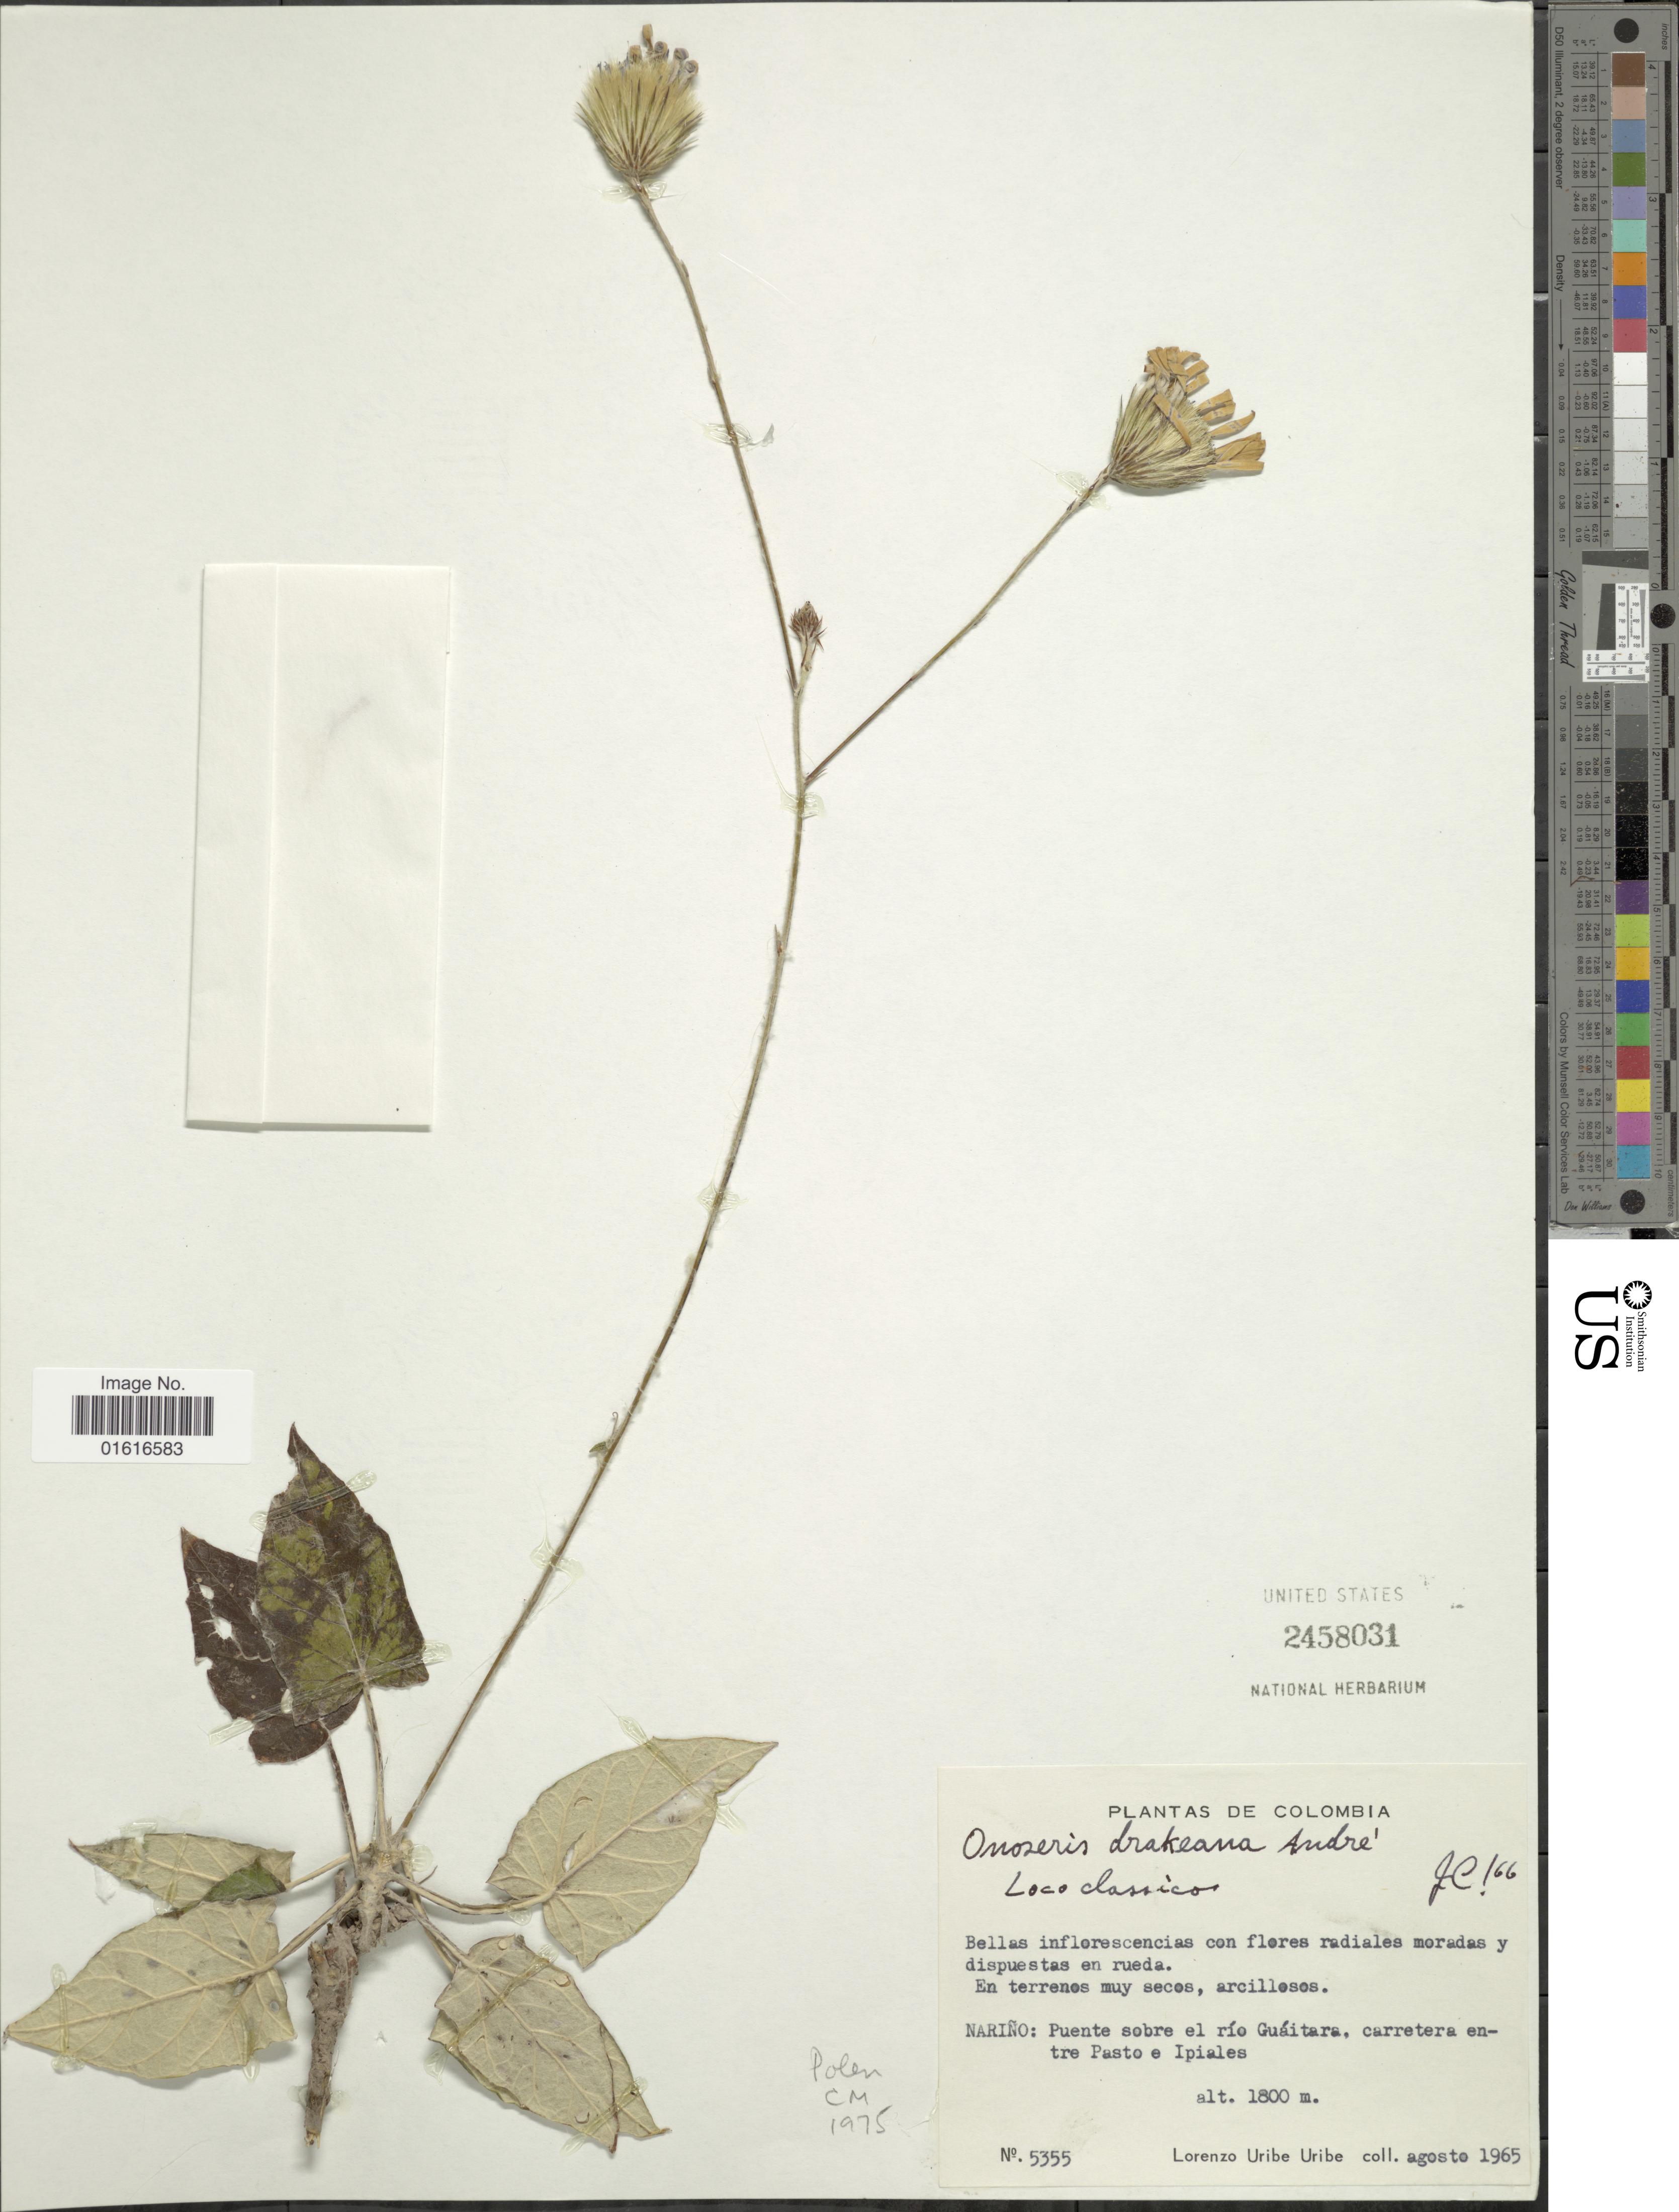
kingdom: Plantae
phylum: Tracheophyta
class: Magnoliopsida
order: Asterales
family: Asteraceae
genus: Onoseris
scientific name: Onoseris drakeana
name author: André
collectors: L. Uribe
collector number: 5355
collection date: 1965-08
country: Colombia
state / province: Nariño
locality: Puente sobre el rio Guaitara, carretera entre Pasto e Ipiales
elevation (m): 1800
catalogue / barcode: US 2458031